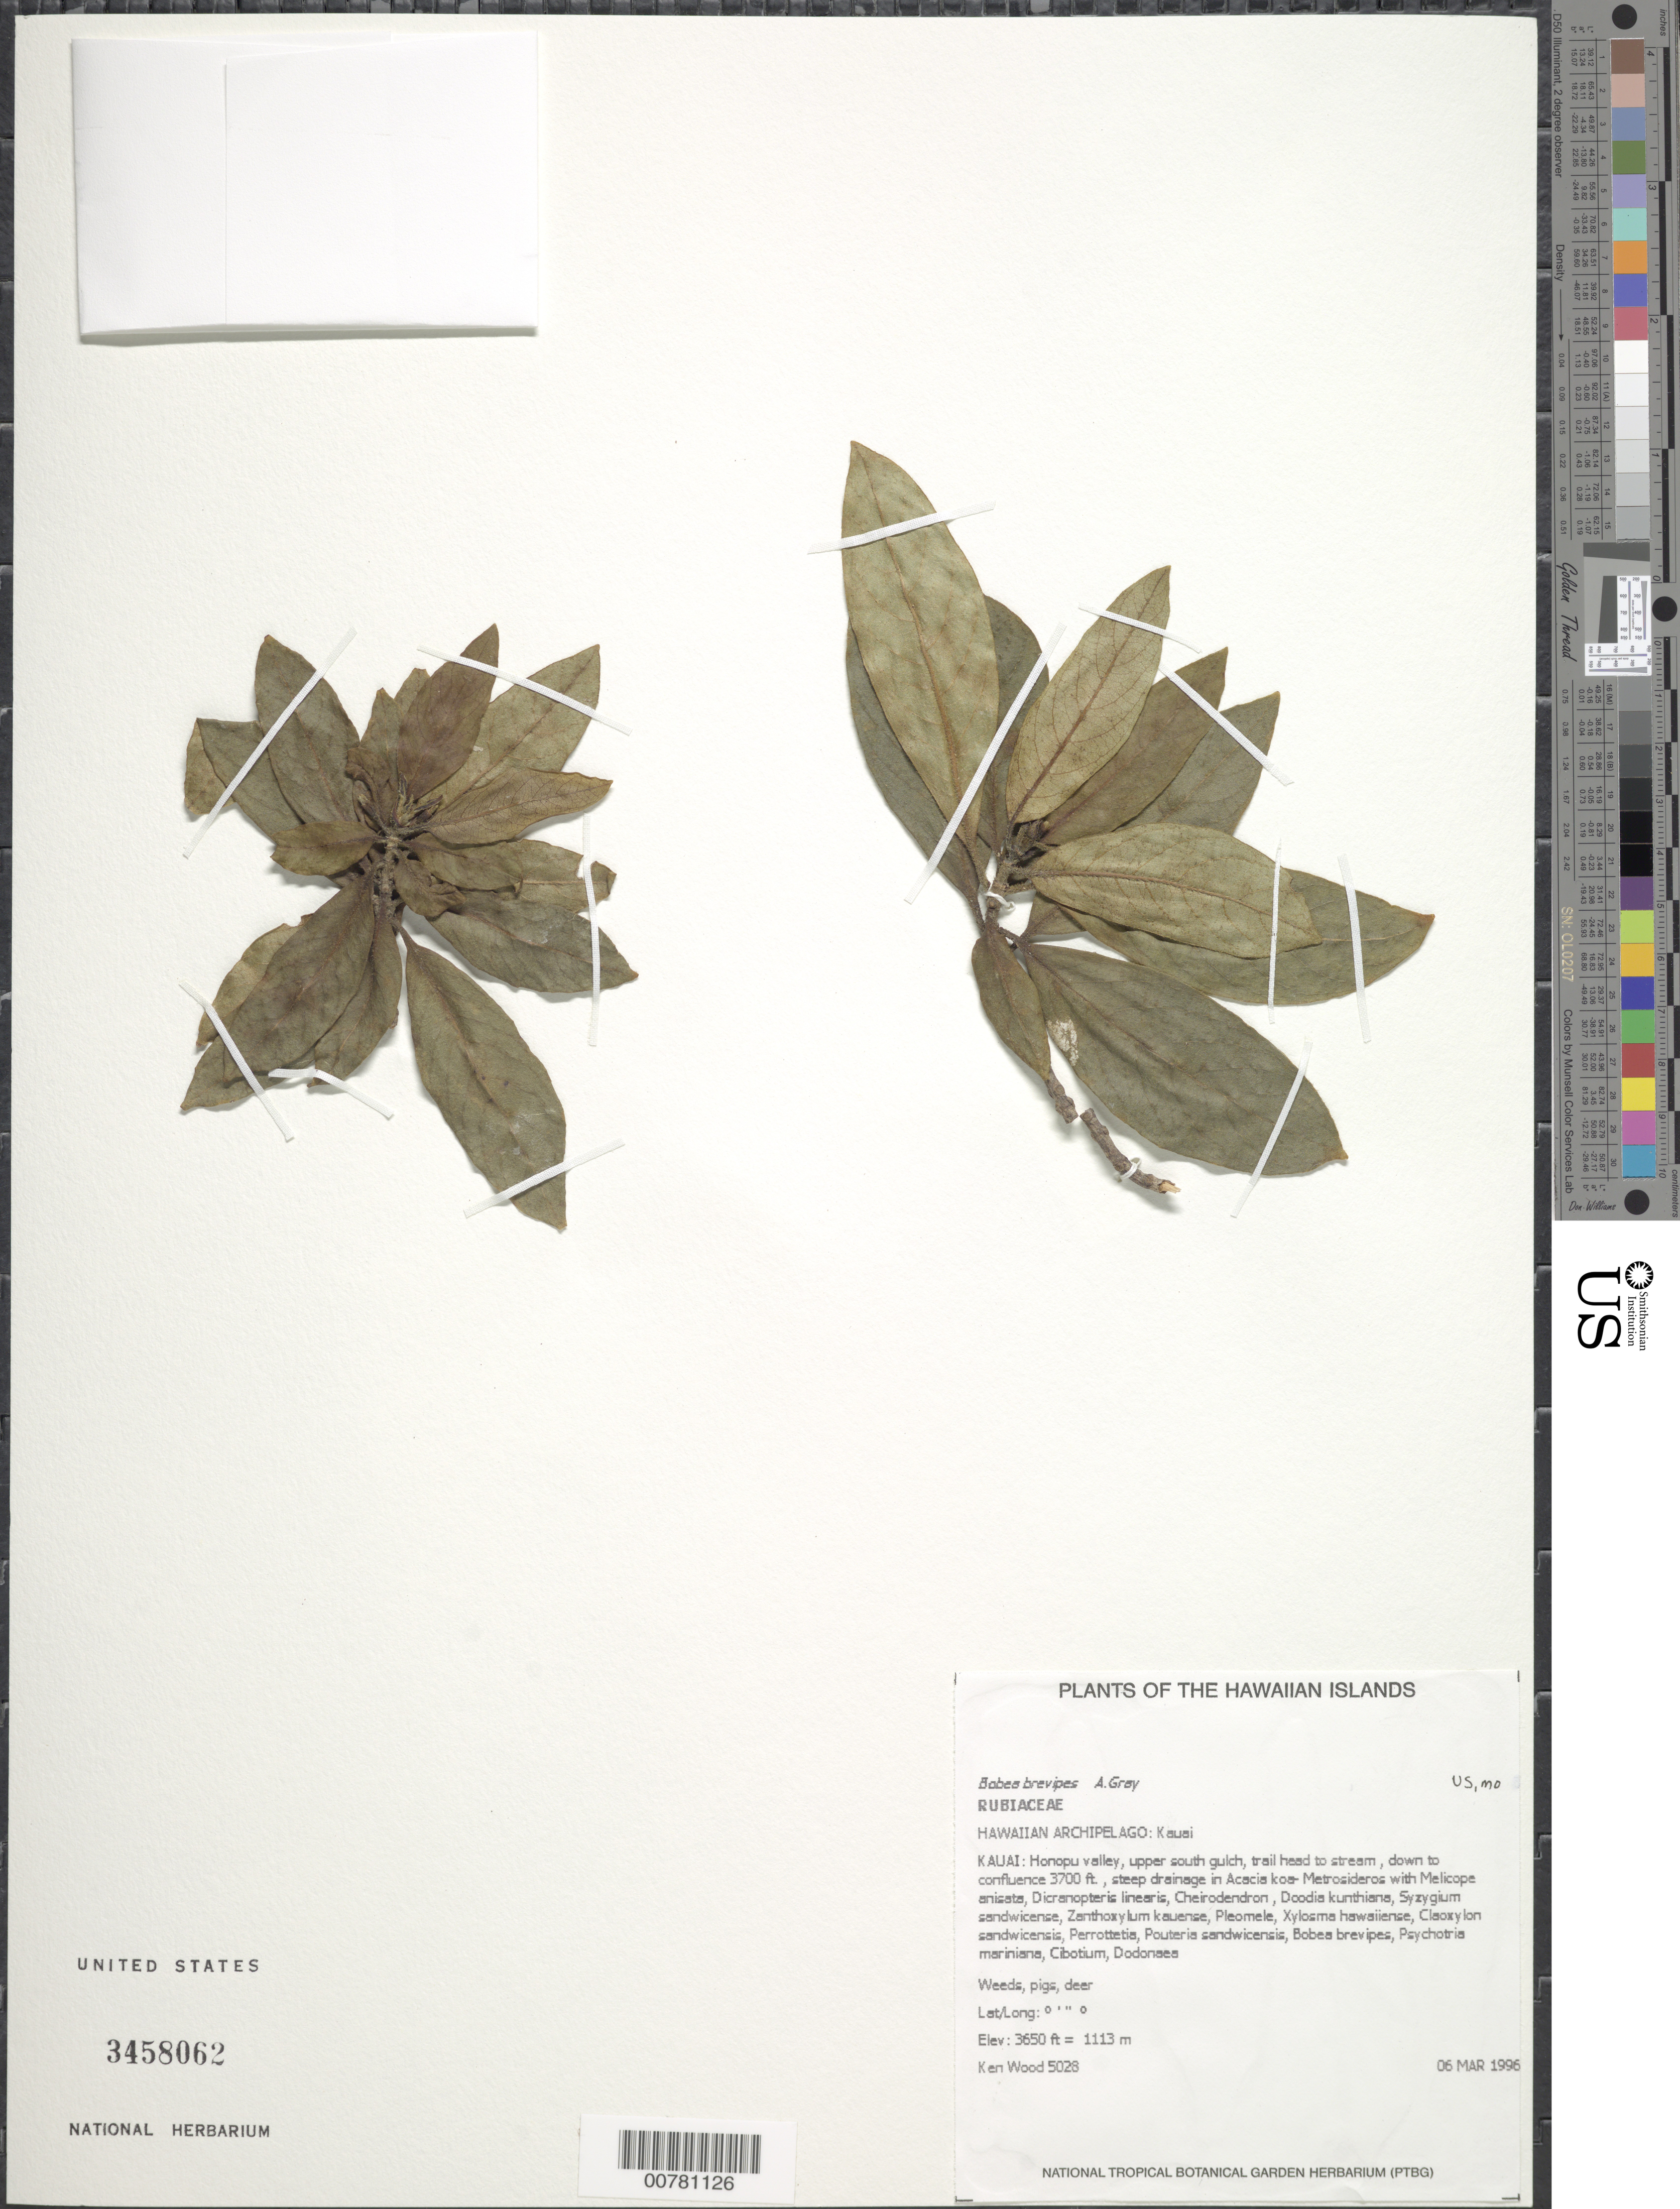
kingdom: Plantae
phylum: Tracheophyta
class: Magnoliopsida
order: Gentianales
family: Rubiaceae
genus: Bobea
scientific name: Bobea brevipes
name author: A. Gray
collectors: K. R. Wood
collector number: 5028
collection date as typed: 6 Mar 1996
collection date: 1996-03-06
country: United States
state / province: Hawaii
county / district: Kaui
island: Kaua'i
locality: Honopu valley, upper south gulch, trail head to stream, down to confluence at 3700 ft., steep drainage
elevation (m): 1113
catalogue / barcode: US 3458062